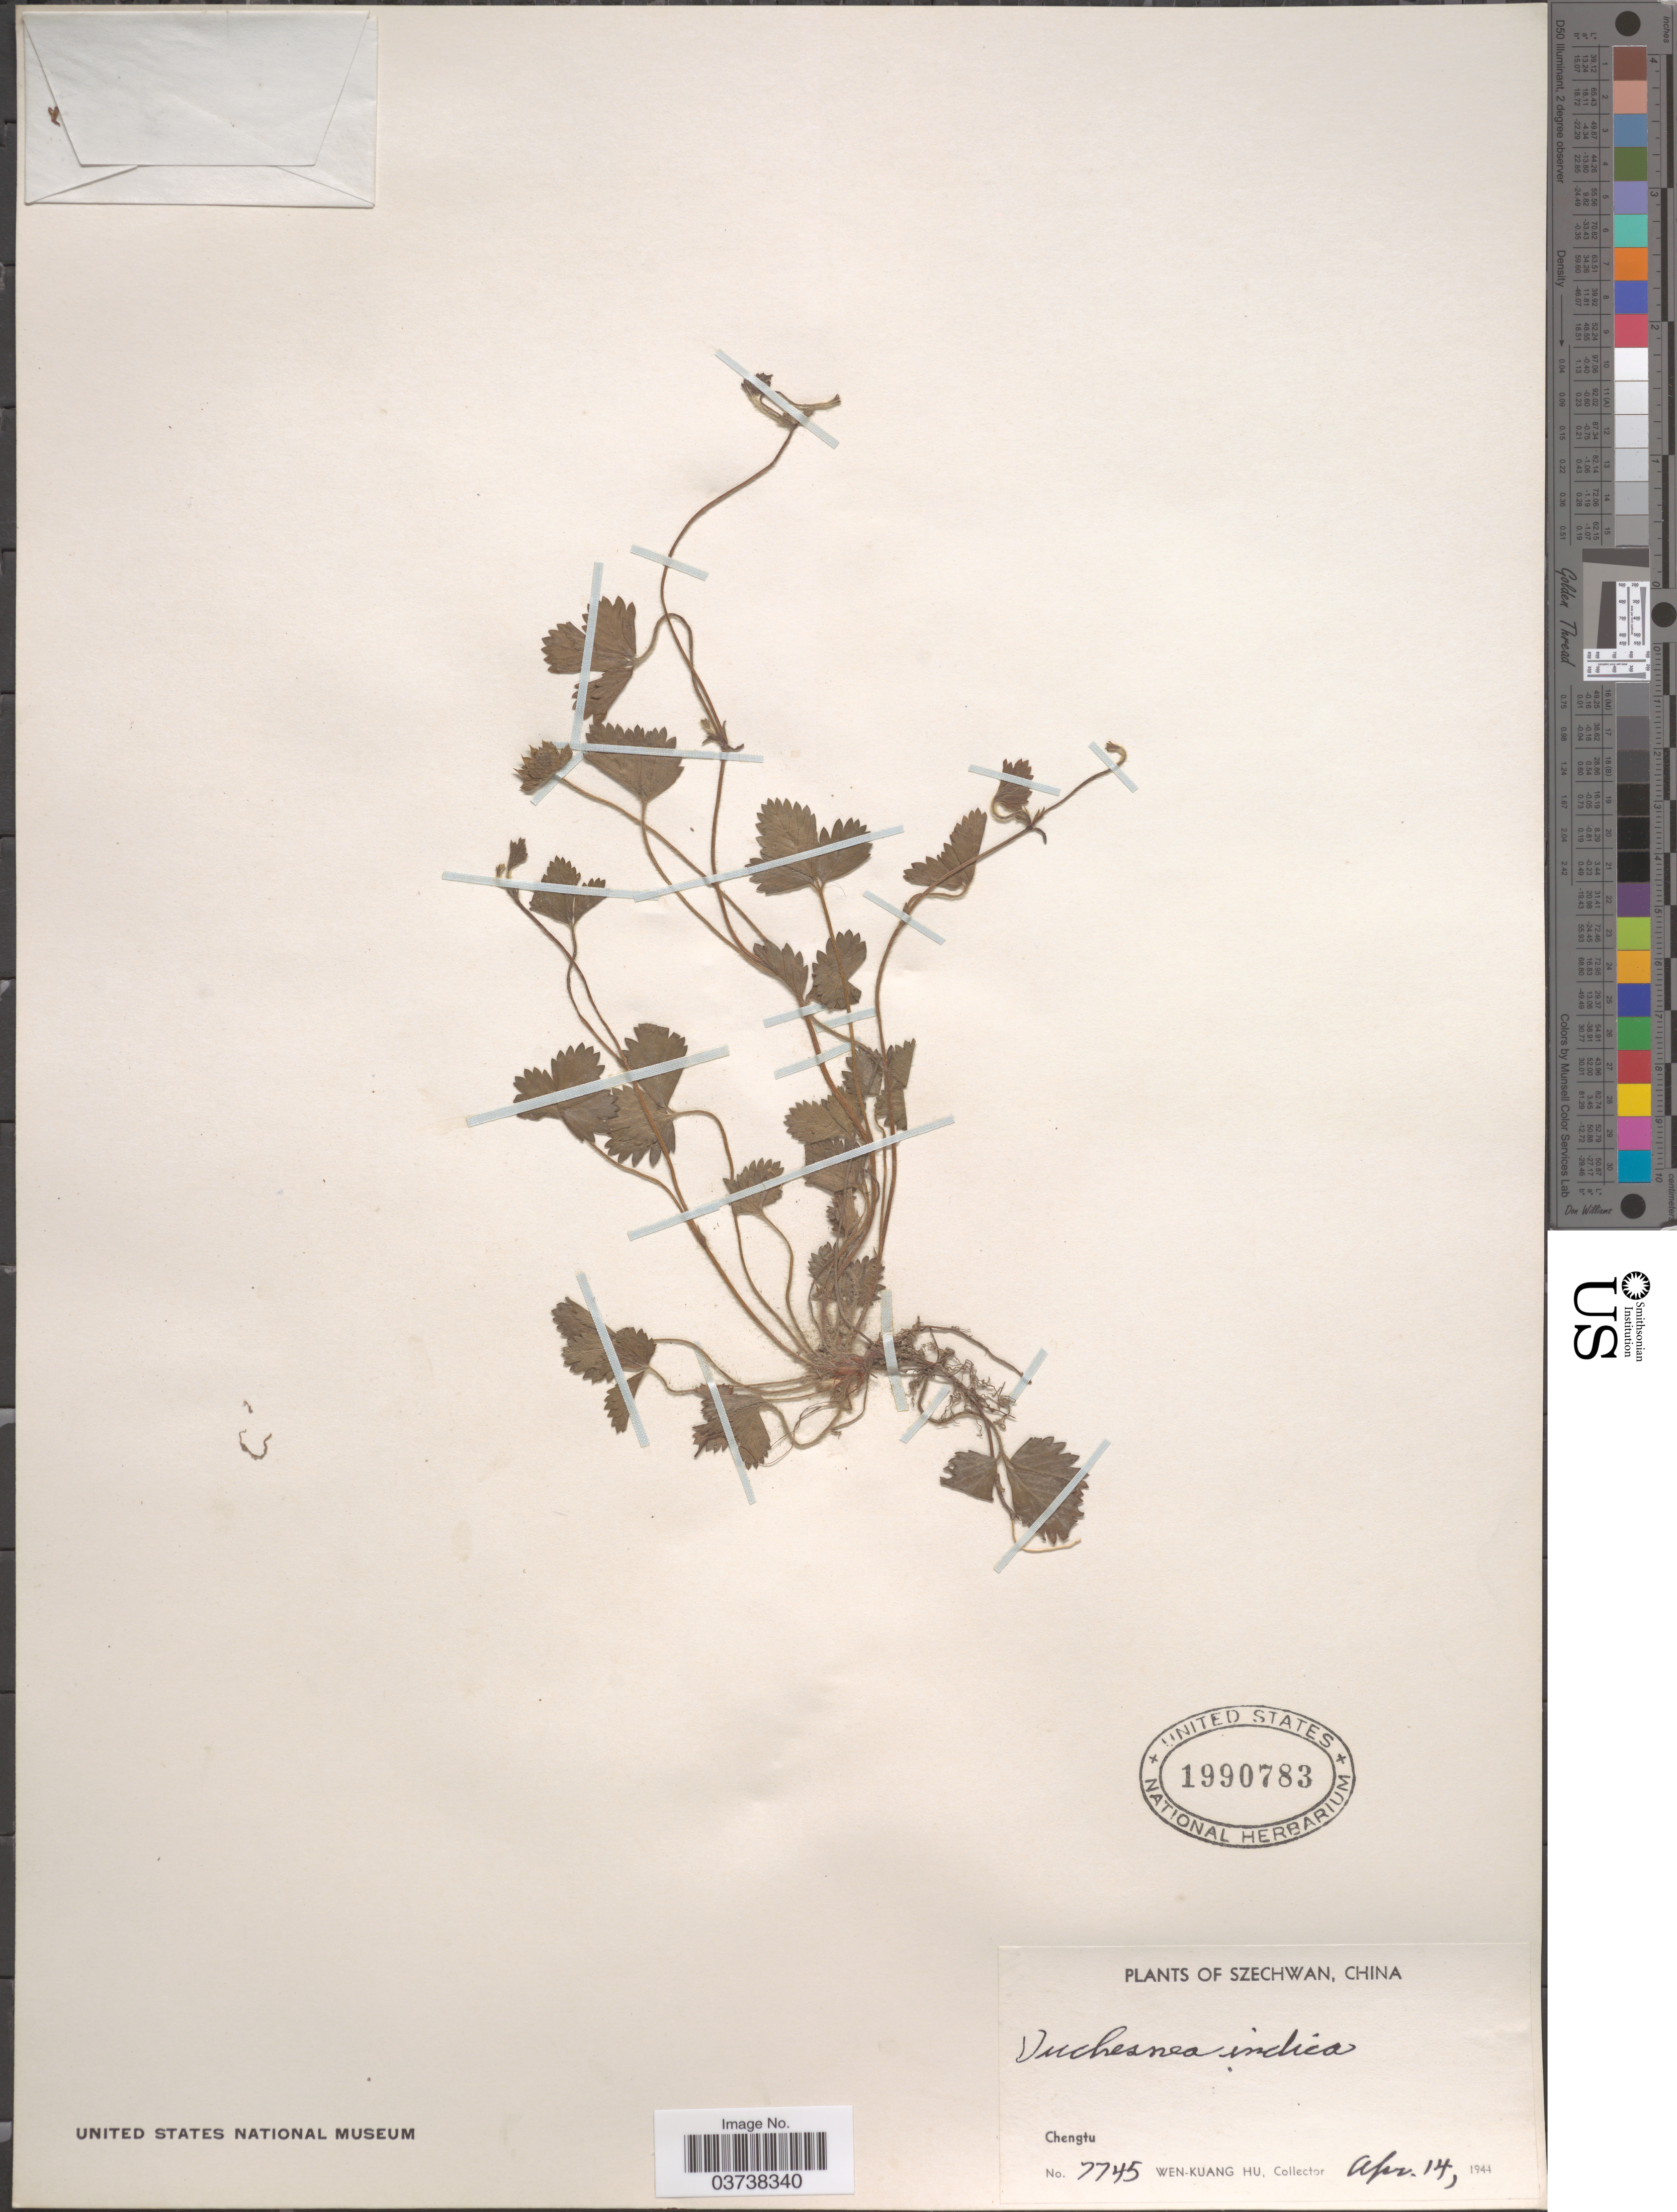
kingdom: Plantae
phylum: Tracheophyta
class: Magnoliopsida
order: Rosales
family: Rosaceae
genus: Potentilla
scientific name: Potentilla indica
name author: (Andrews) Th. Wolf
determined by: Strong, Mark T., (BOT), Smithsonian Institution - National Museum of Natural History (UNITED STATES)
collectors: W. K. Hu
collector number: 7745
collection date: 1944-04-14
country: China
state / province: Sichuan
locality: Szechwan. Chengtu.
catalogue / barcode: US 1990783